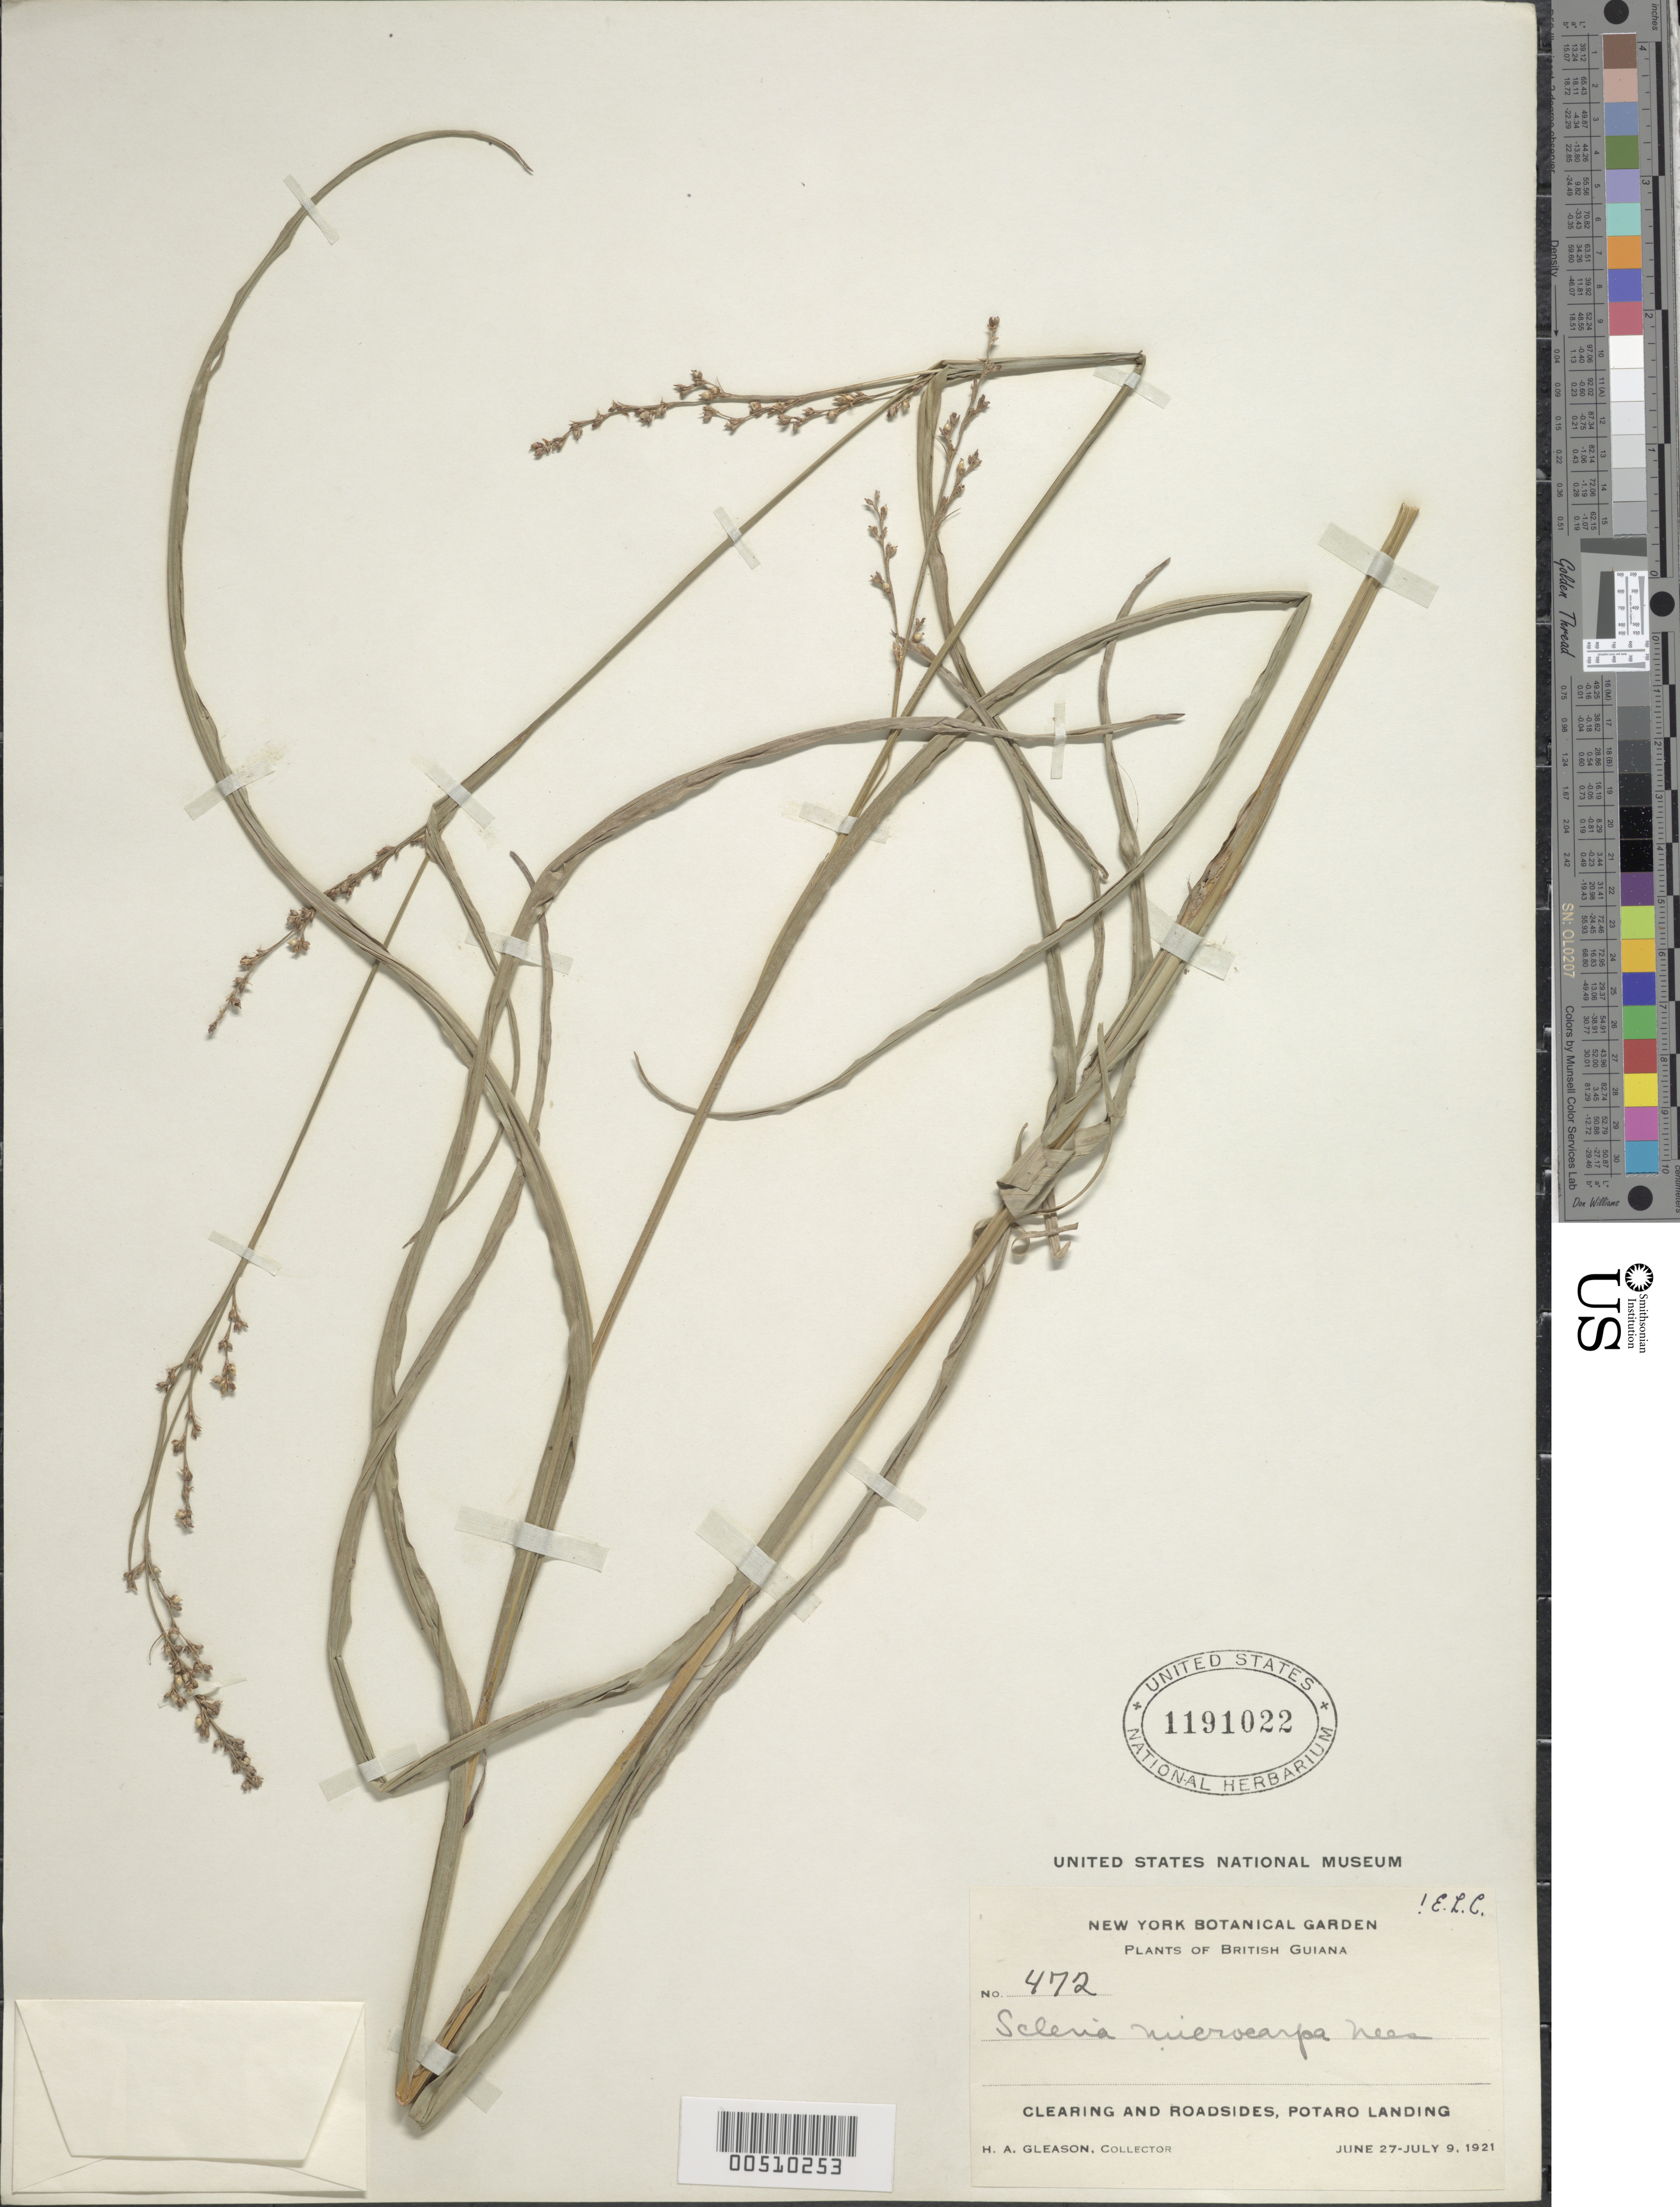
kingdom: Plantae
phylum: Tracheophyta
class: Liliopsida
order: Poales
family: Cyperaceae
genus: Scleria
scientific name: Scleria microcarpa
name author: Nees ex Kunth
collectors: H. A. Gleason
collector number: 472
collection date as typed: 27 Jun 1921 to 09 Jul 1921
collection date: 1921-06-27/1921-07-09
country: Guyana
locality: Pataro Landing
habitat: Clearing and roadsides.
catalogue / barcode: US 1191022